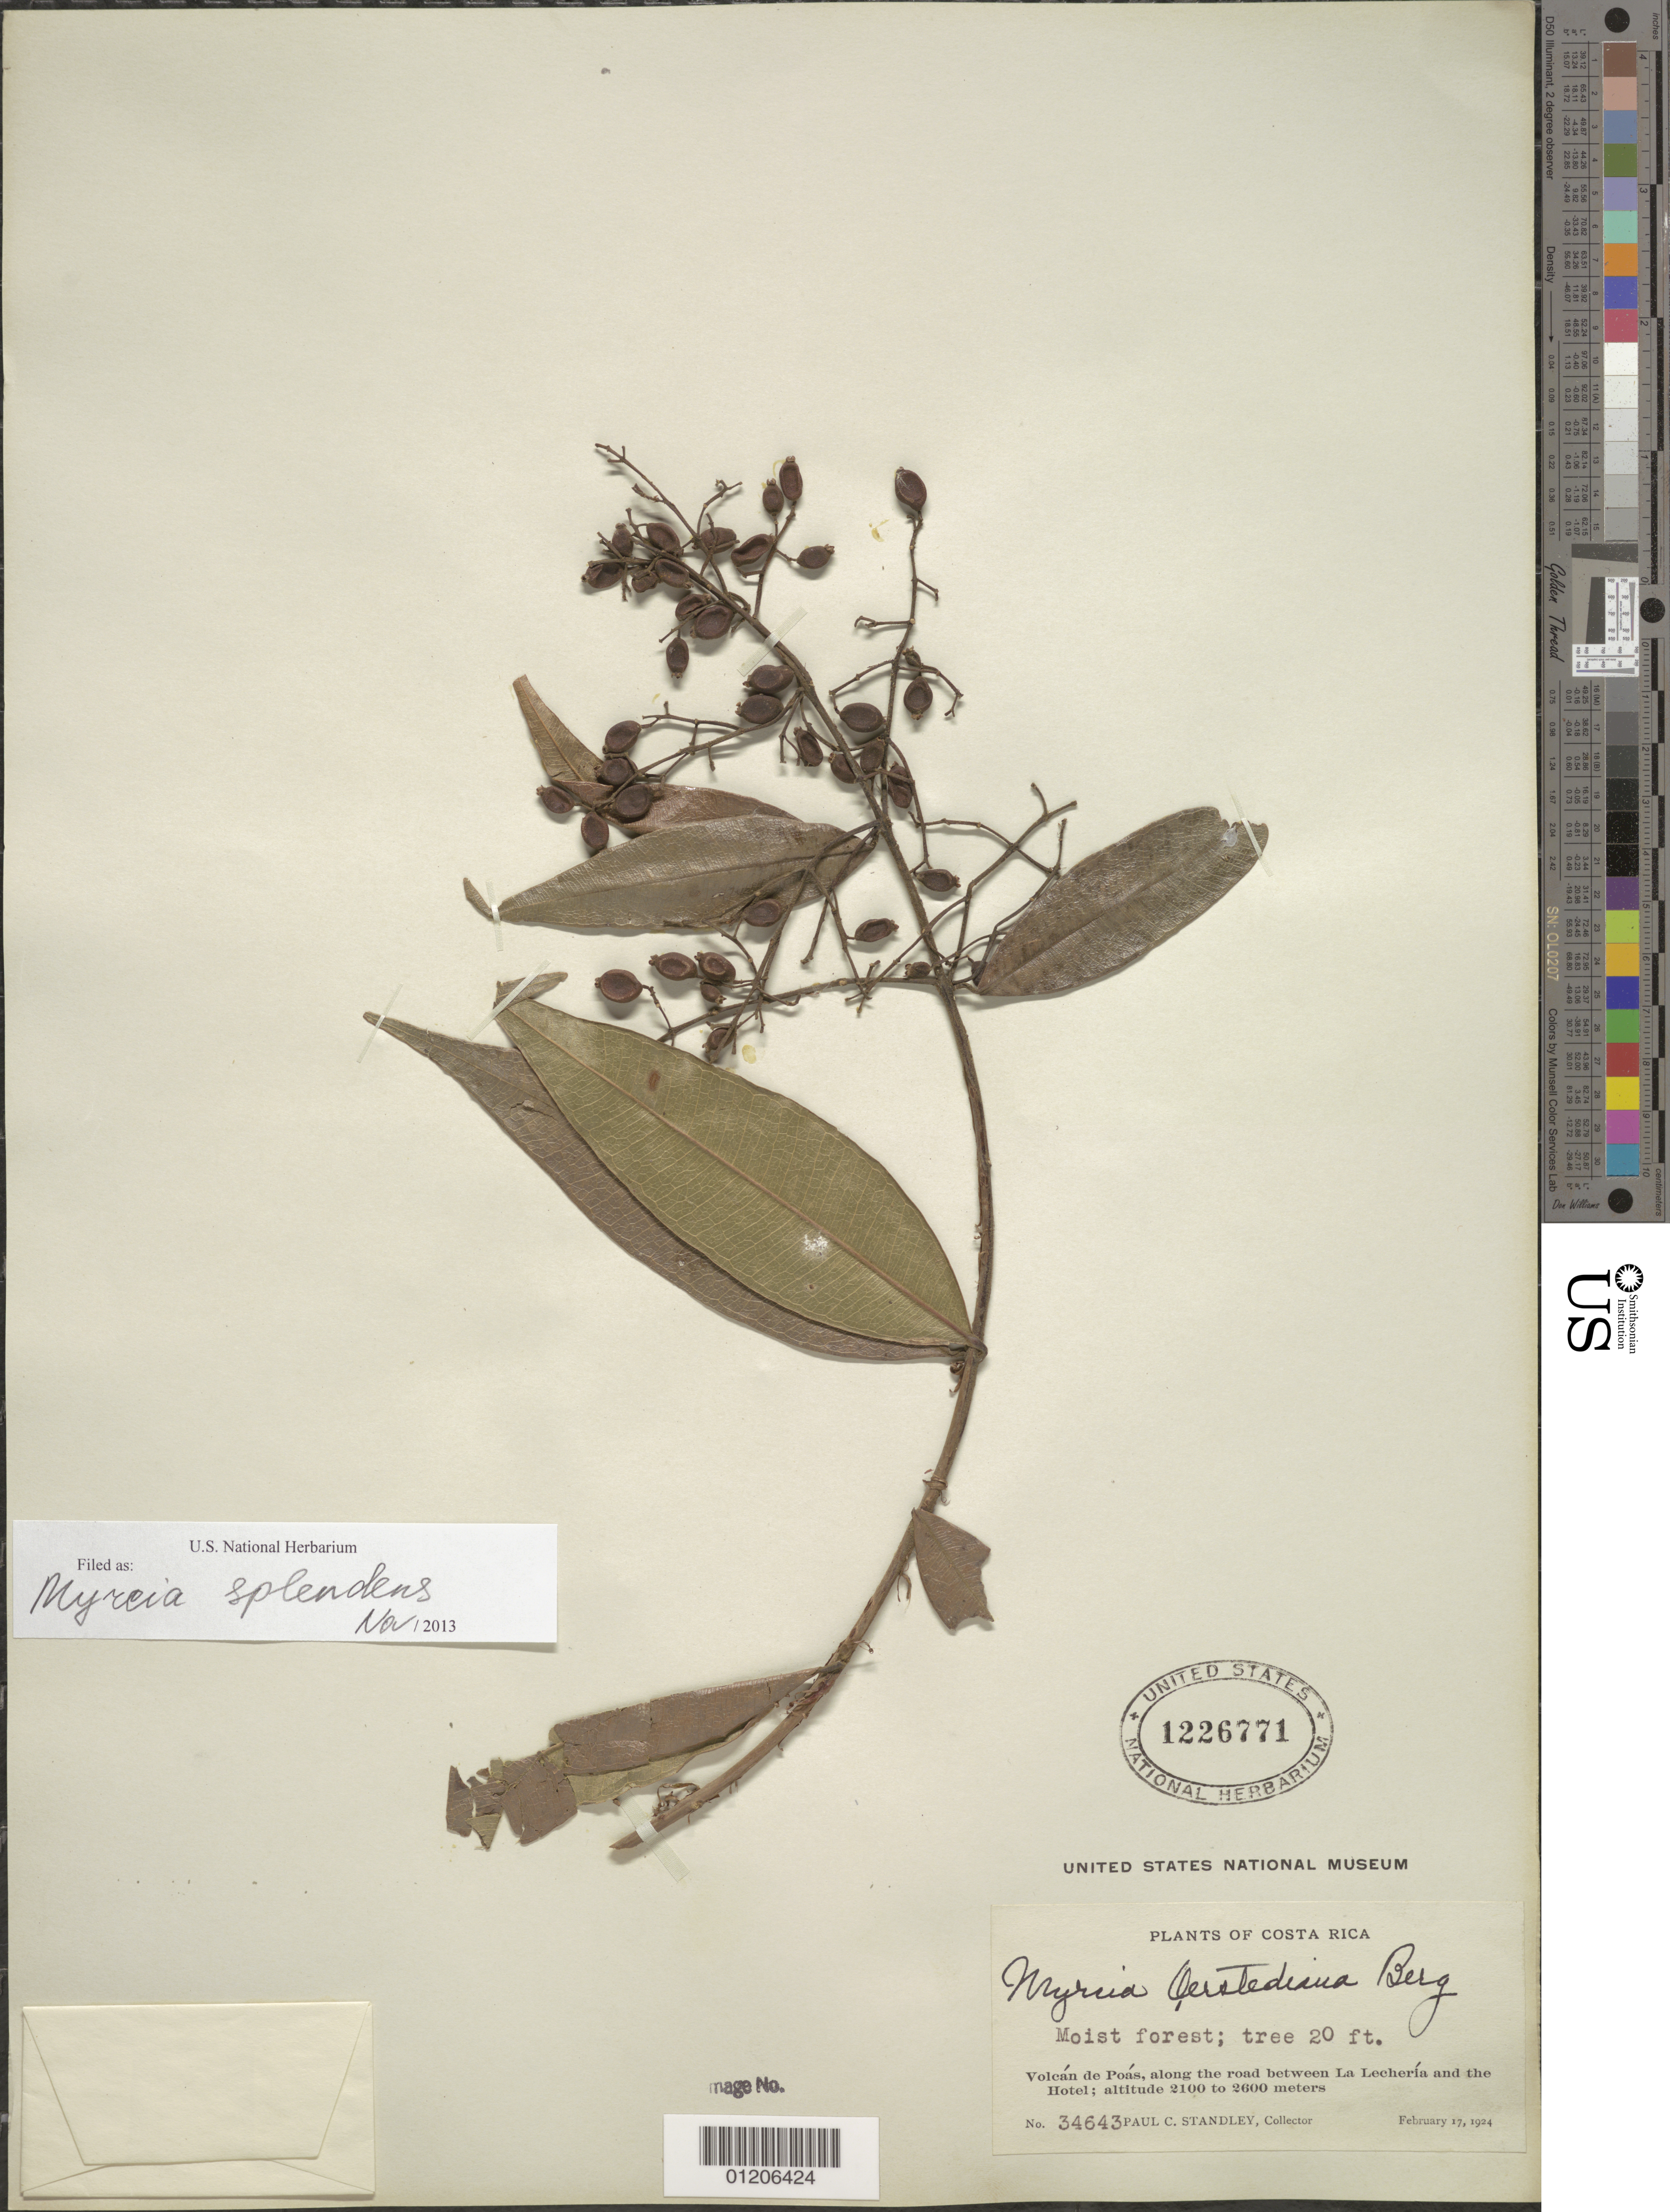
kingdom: Plantae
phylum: Tracheophyta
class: Magnoliopsida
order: Myrtales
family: Myrtaceae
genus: Myrcia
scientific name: Myrcia splendens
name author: (Sw.) DC.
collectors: P. C. Standley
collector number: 34643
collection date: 1924-02-17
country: Costa Rica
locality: Volcan de Poas, along the road between La Lecheria and the Hotel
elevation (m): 2100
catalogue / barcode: US 1226771